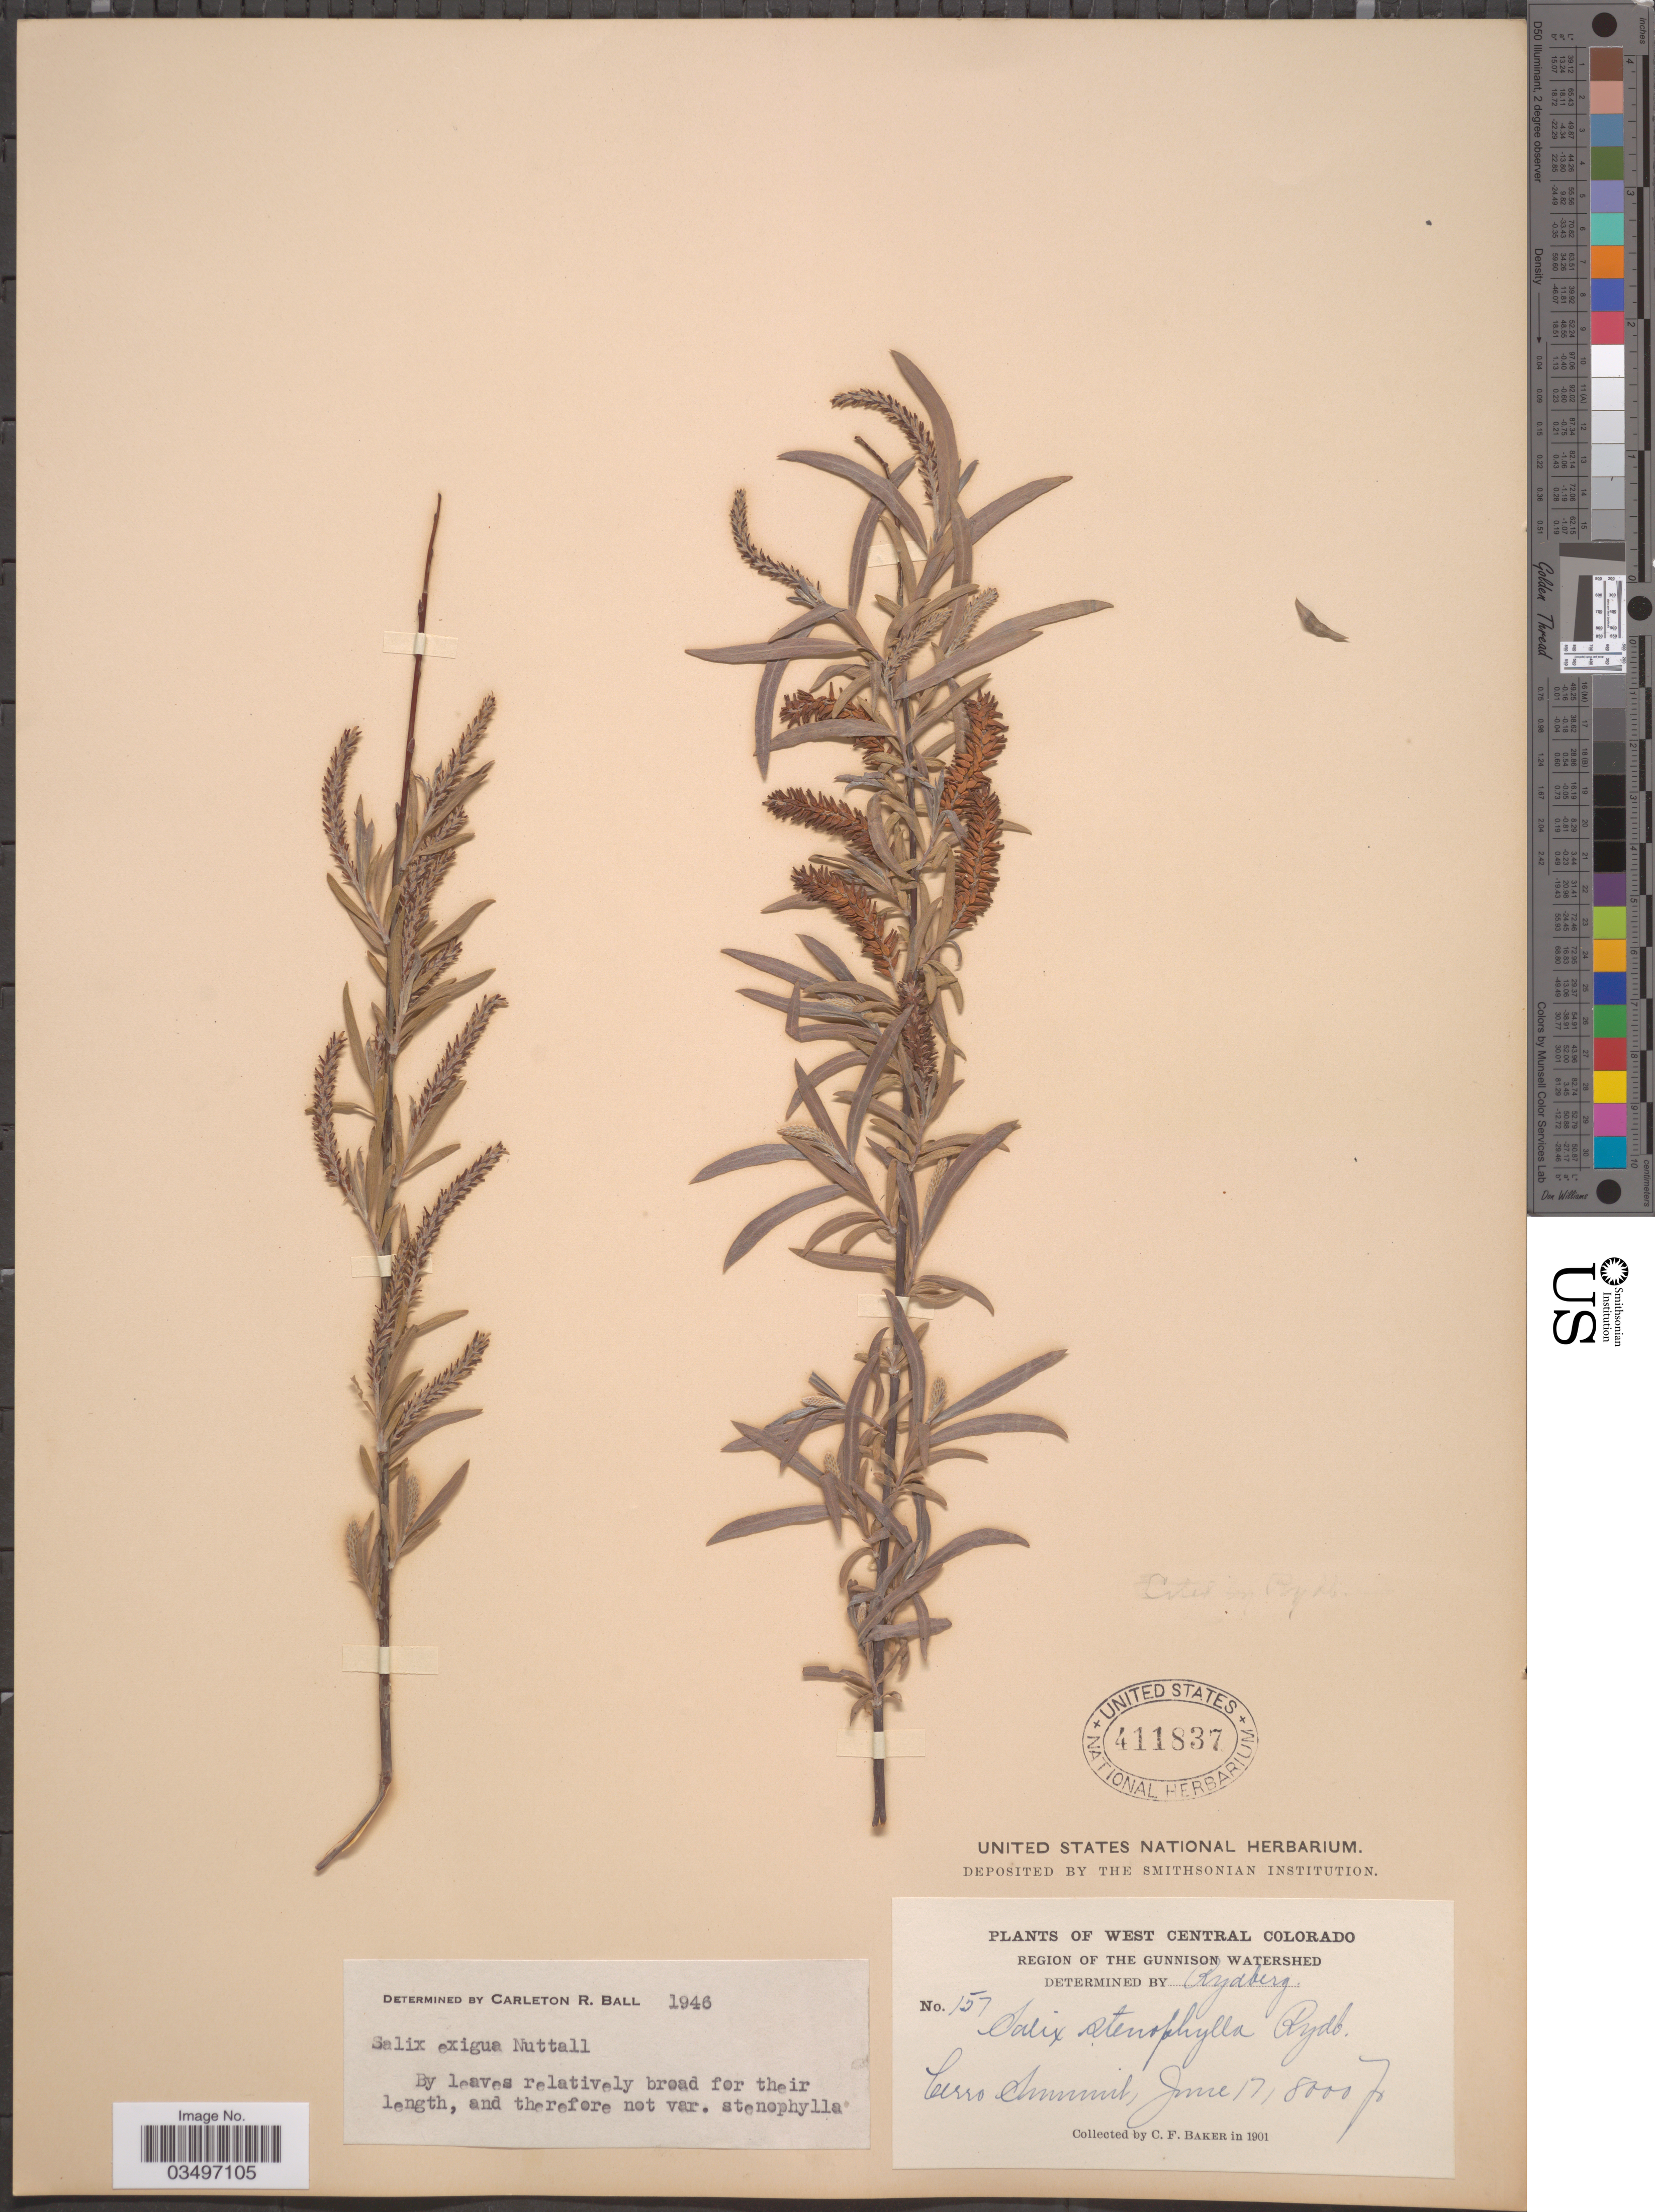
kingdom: Plantae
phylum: Tracheophyta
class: Magnoliopsida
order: Malpighiales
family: Salicaceae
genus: Salix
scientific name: Salix exigua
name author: Nutt.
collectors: C. F. Baker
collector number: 157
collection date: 1901-06-17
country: United States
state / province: Colorado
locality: West Central Colorado. Region of the Gunnison Watershed. Cerro Summit.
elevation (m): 2438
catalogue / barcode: US 411837